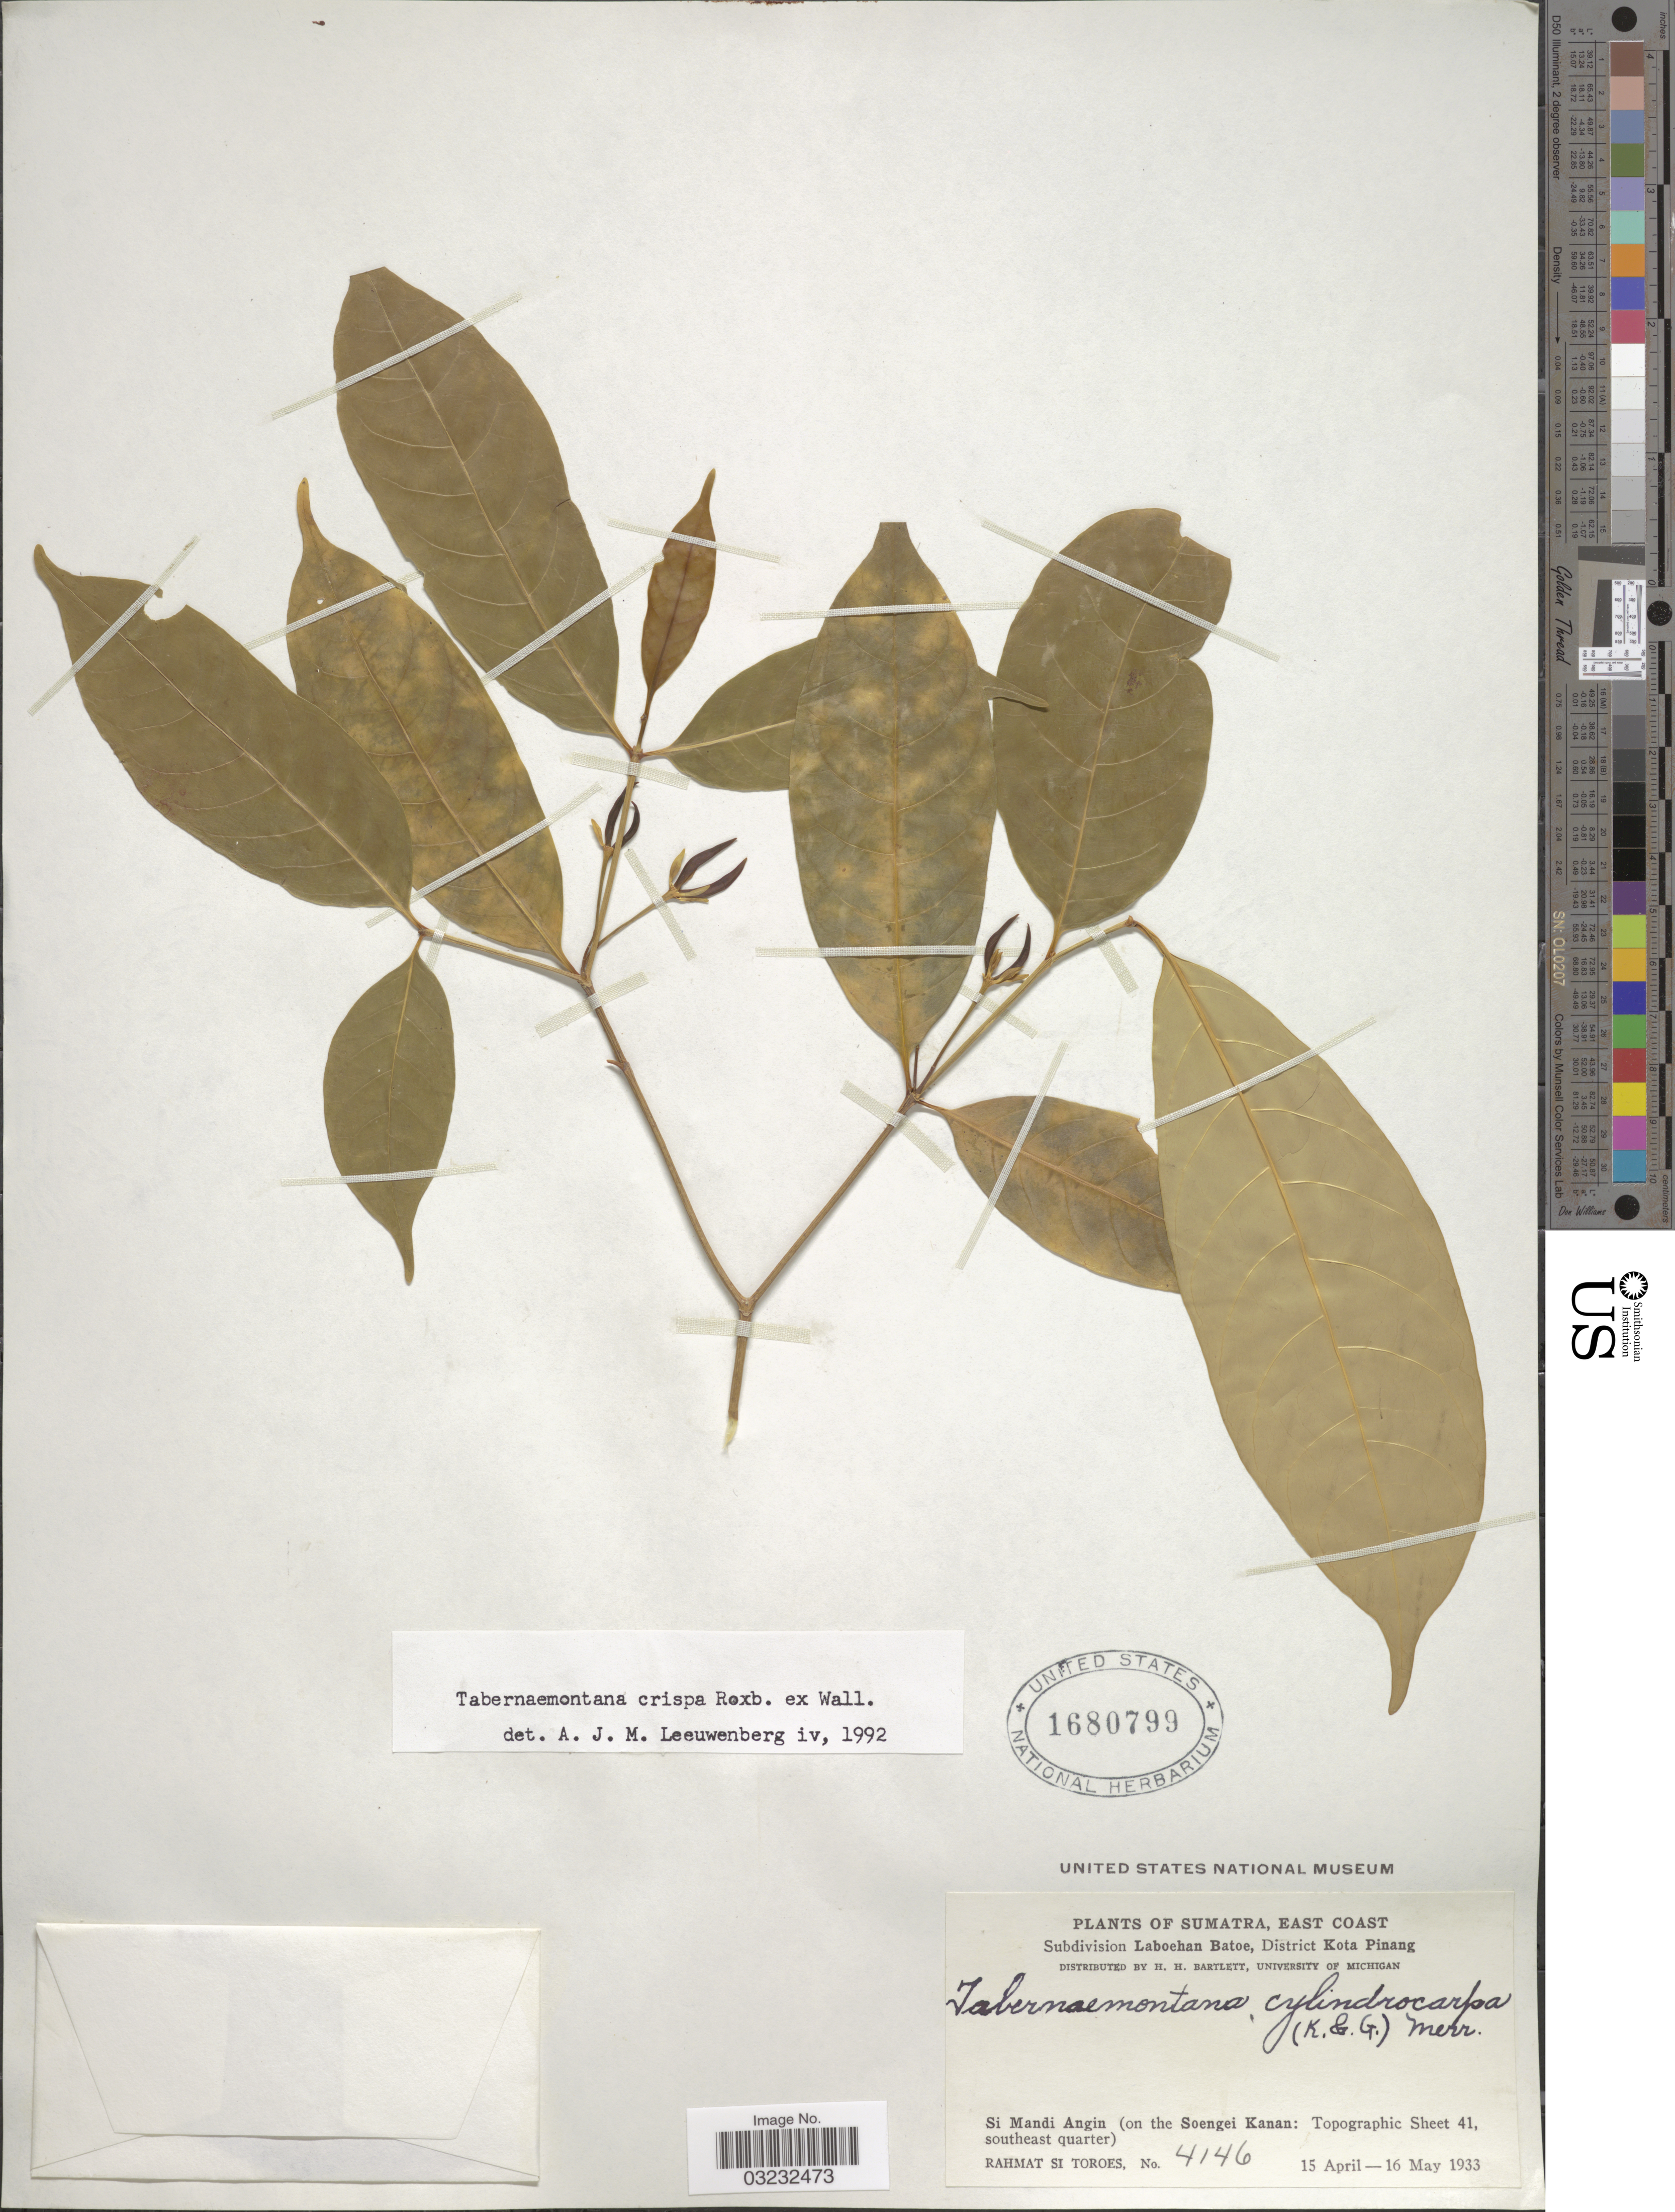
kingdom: Plantae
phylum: Tracheophyta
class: Magnoliopsida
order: Gentianales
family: Apocynaceae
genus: Tabernaemontana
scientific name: Tabernaemontana crispa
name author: (R.M. King & Gamble) Merr.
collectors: Rahmat Si Boeea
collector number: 4146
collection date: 1933-04-15/1933-05-16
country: Indonesia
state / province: Sumatra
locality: East Coast, Subdivision Laboehan Batoe, District Kota Pinang, Si Mandi Angin (on the Soengei Kanan: Topographic Sheet 41, southeast quarter).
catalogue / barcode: US 1680799